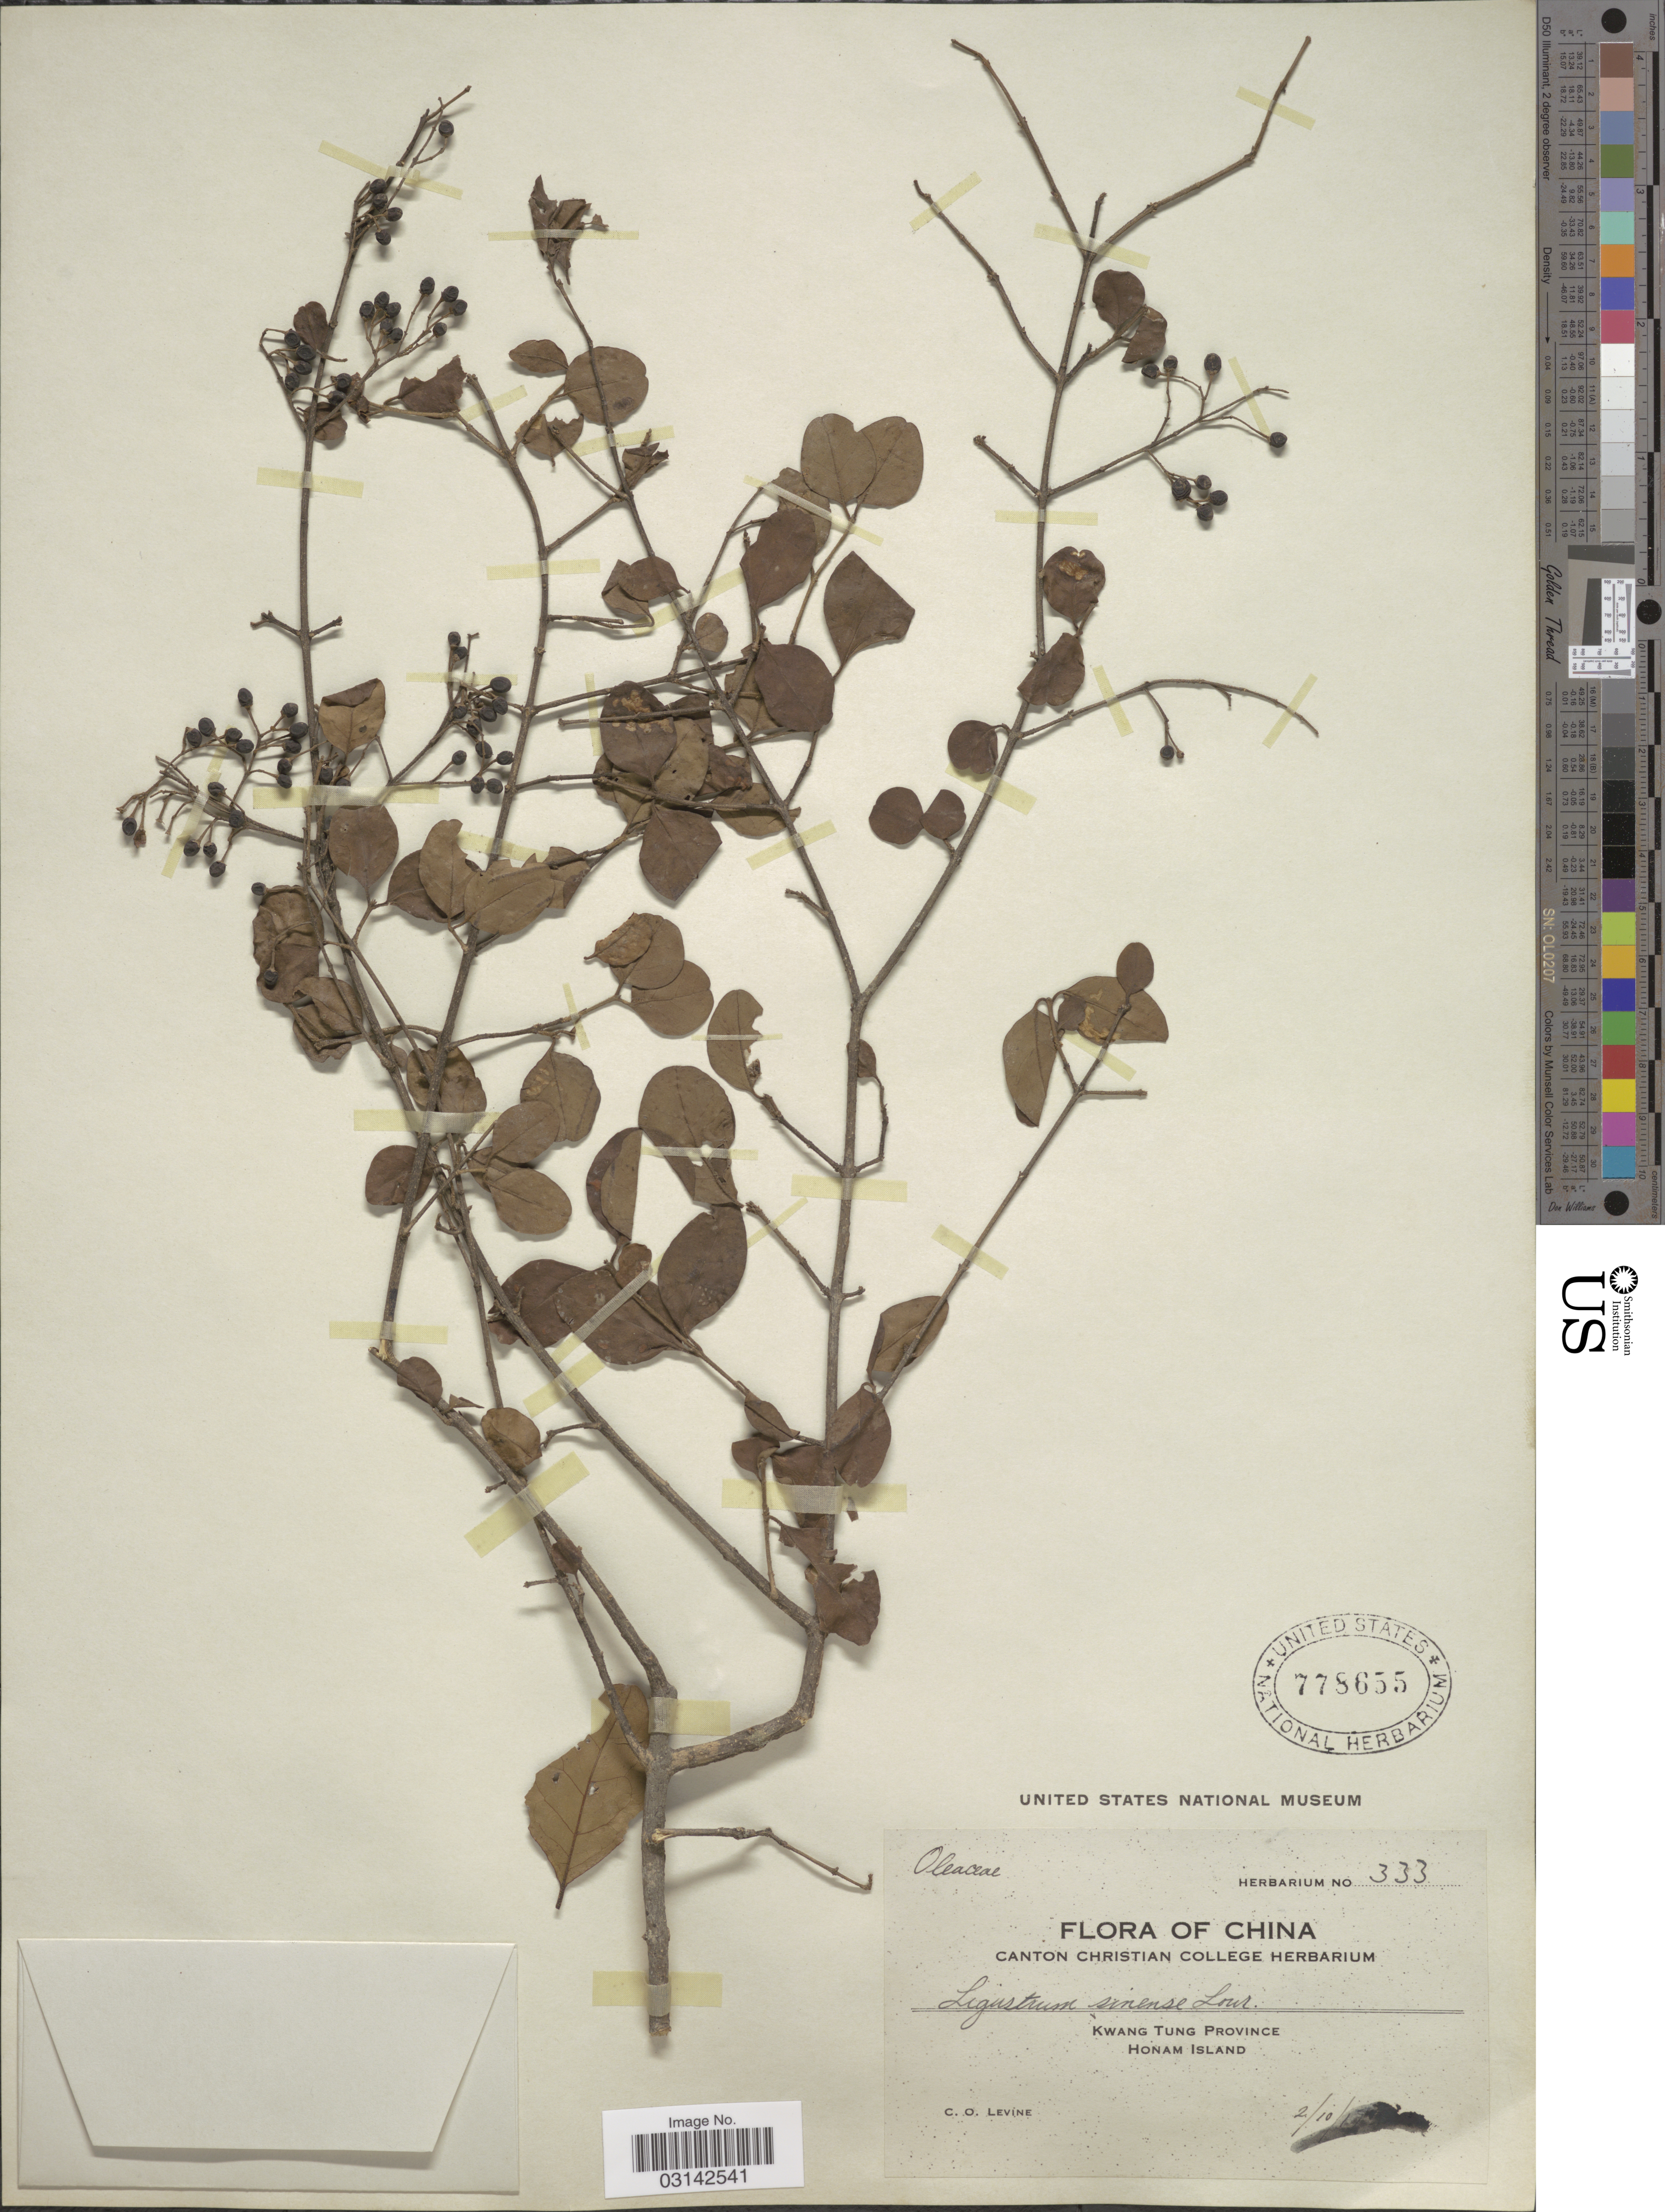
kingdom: Plantae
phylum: Tracheophyta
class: Magnoliopsida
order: Lamiales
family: Oleaceae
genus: Ligustrum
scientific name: Ligustrum sinense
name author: Lour.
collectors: C. O. Levine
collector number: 333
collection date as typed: Transcribed d/m/y: 2/10/11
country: China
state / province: Guangdong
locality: Kwang Tung Province, Honam Island.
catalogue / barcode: US 778655